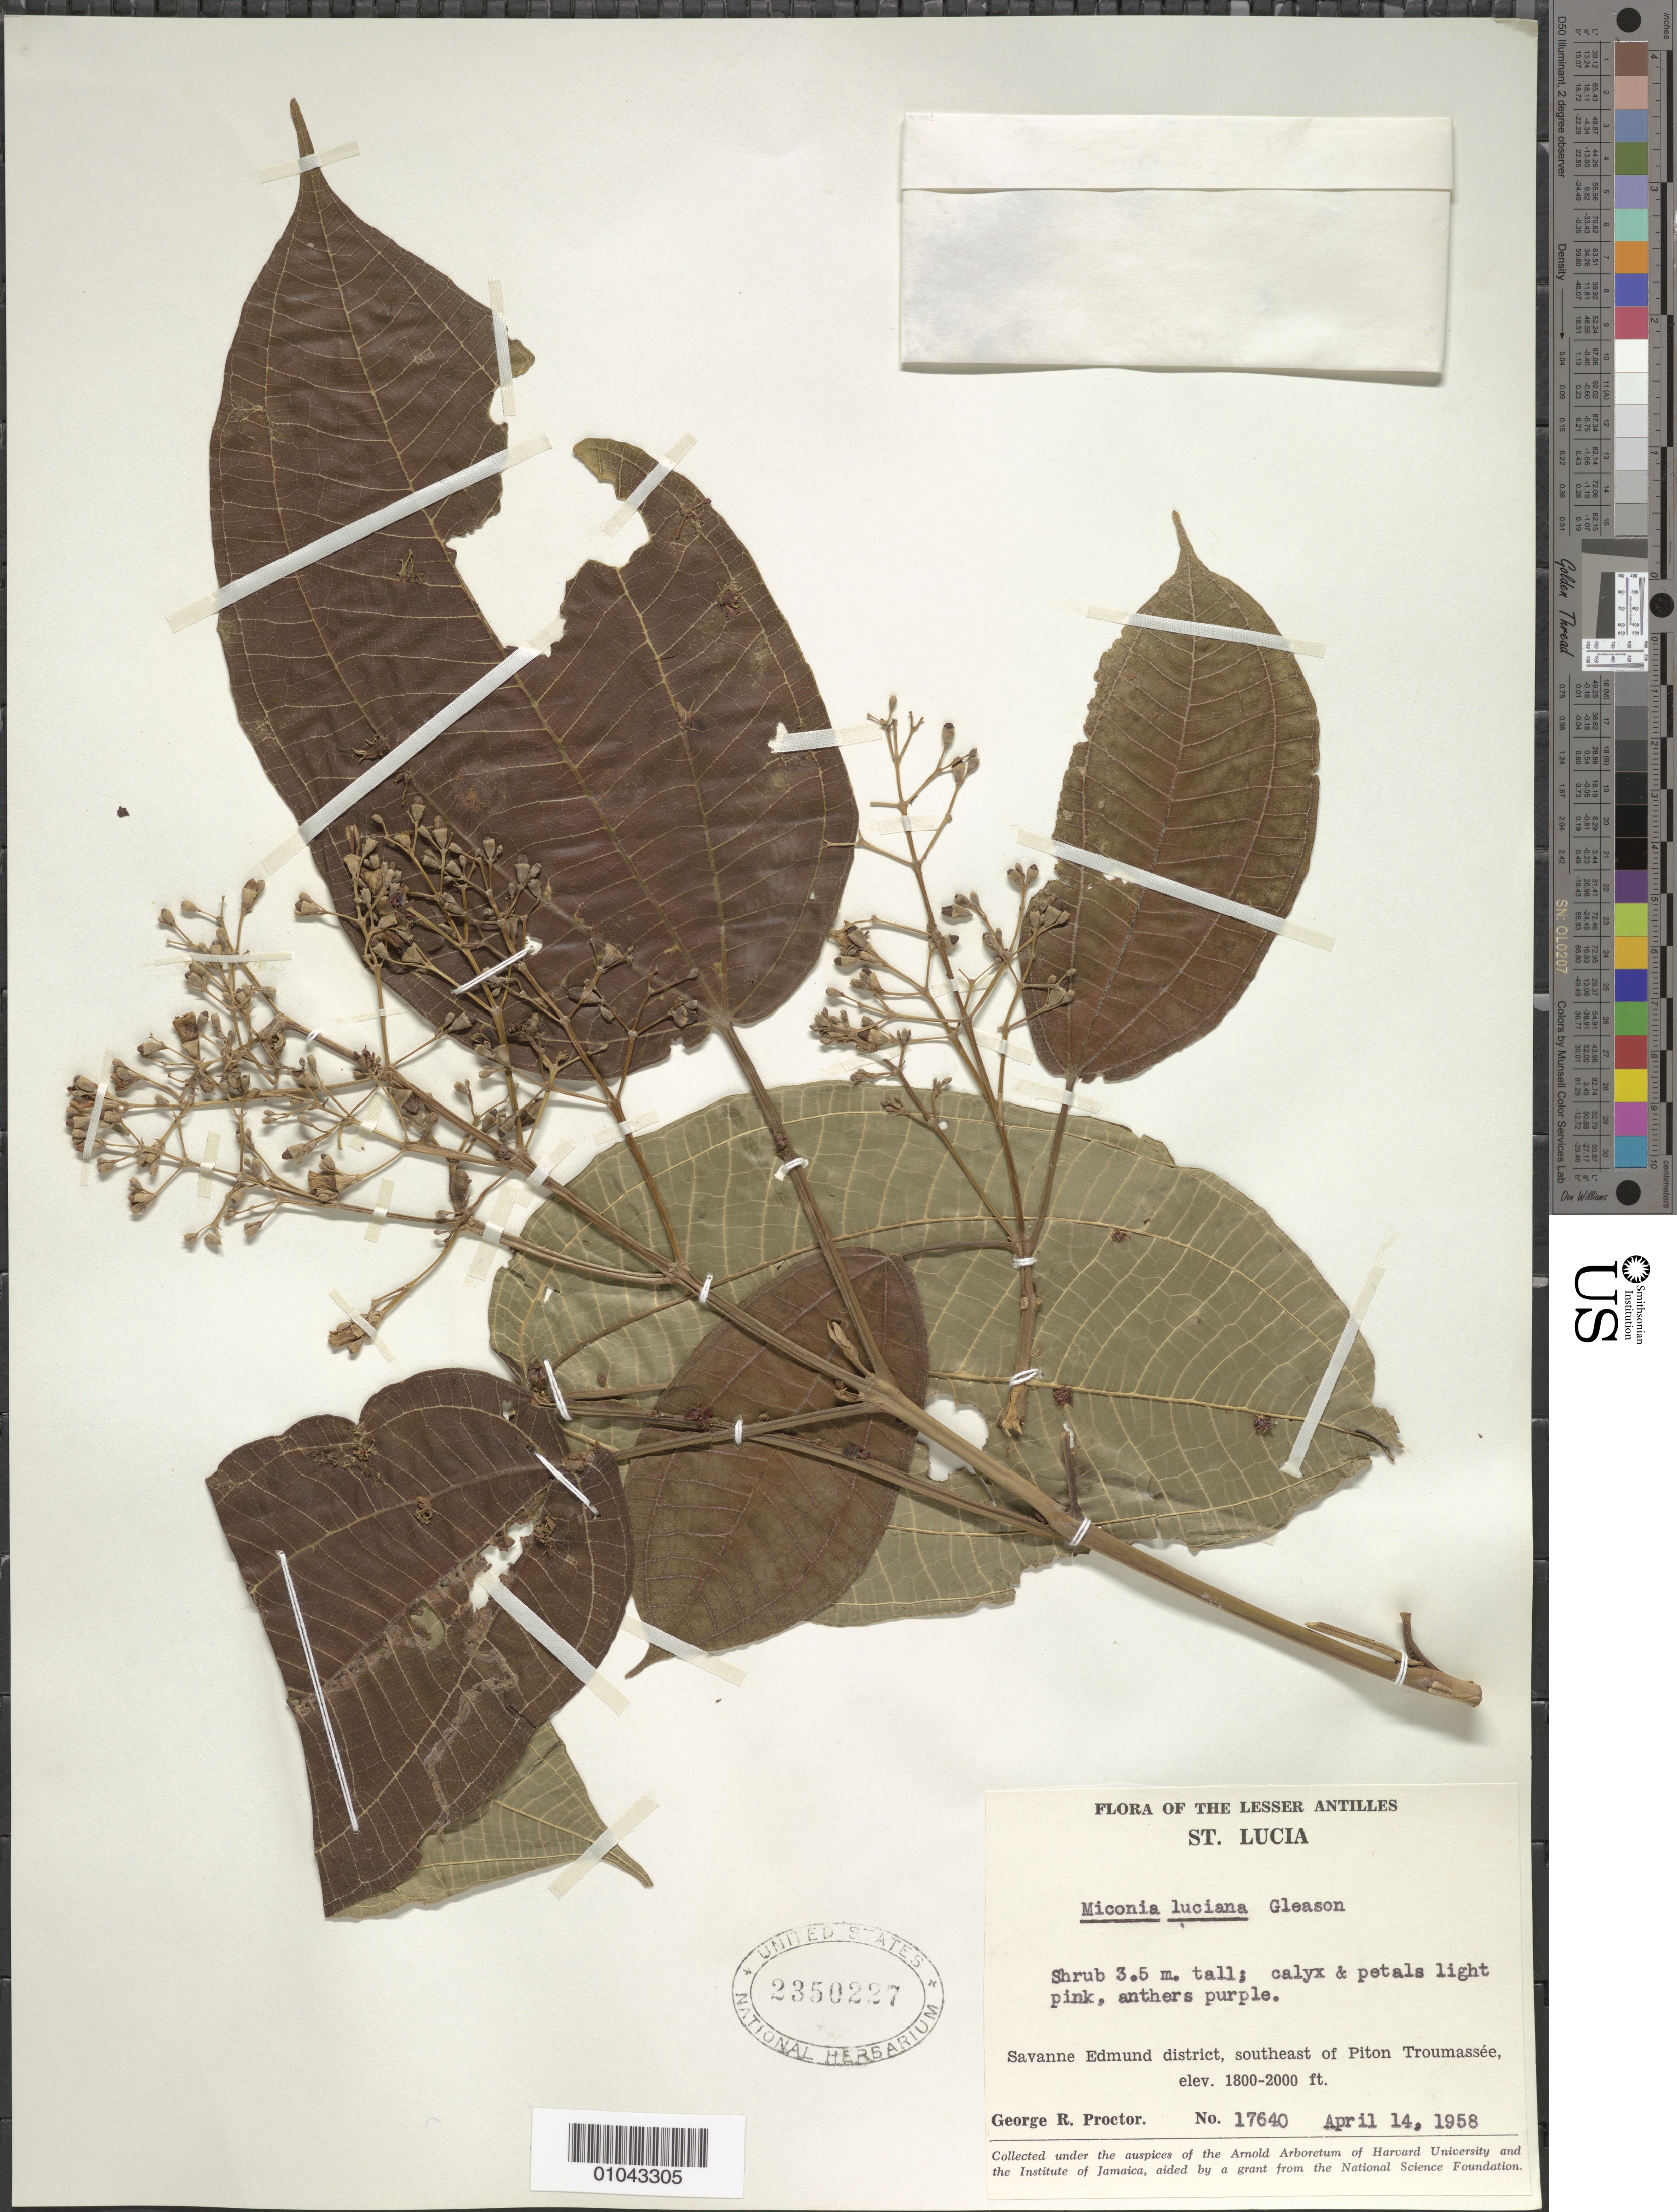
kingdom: Plantae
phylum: Tracheophyta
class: Magnoliopsida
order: Myrtales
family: Melastomataceae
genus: Miconia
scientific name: Miconia luciana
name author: Gleason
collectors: G. R. Proctor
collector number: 17640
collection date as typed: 14 Apr 1958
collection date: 1958-04-14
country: St. Lucia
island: St. Lucia I.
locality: Savanne Edmund district, SE of Piton Tromassée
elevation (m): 549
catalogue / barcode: US 2350227